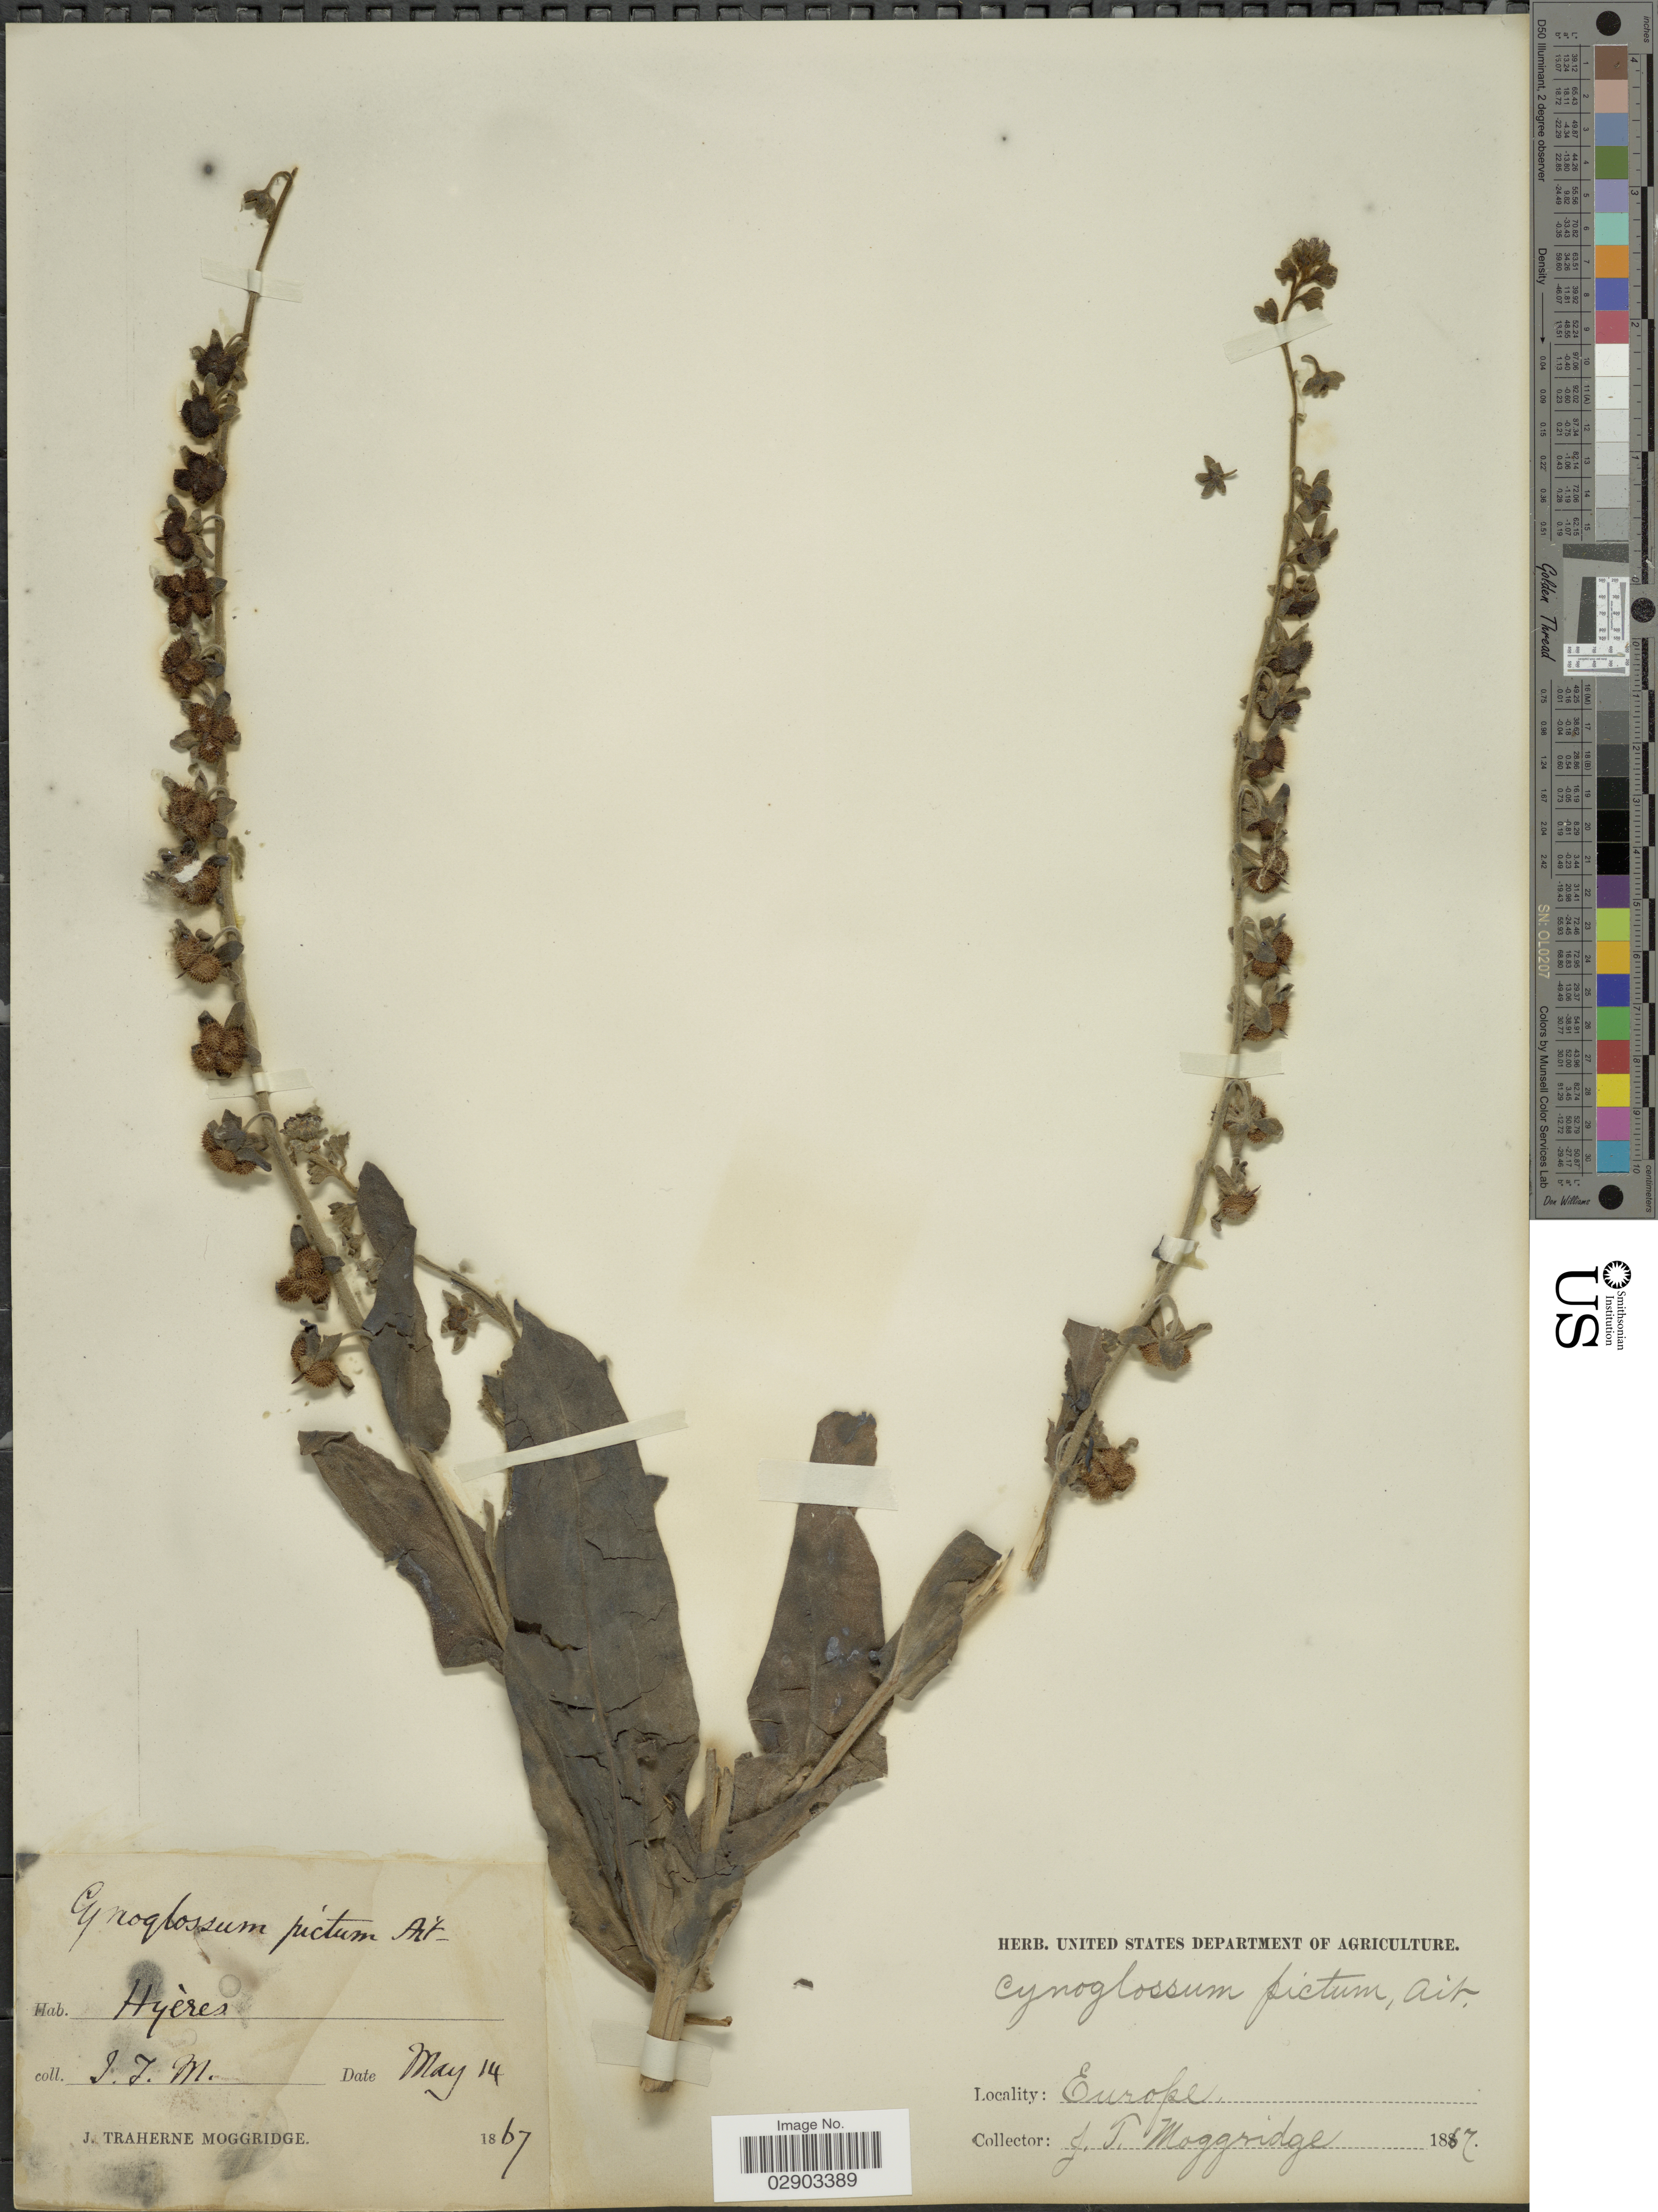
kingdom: Plantae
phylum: Tracheophyta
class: Magnoliopsida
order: Boraginales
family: Boraginaceae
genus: Cynoglossum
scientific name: Cynoglossum creticum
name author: Mill.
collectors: J. T. Moggridge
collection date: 1867-05-14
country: France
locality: Hyères. Europe.